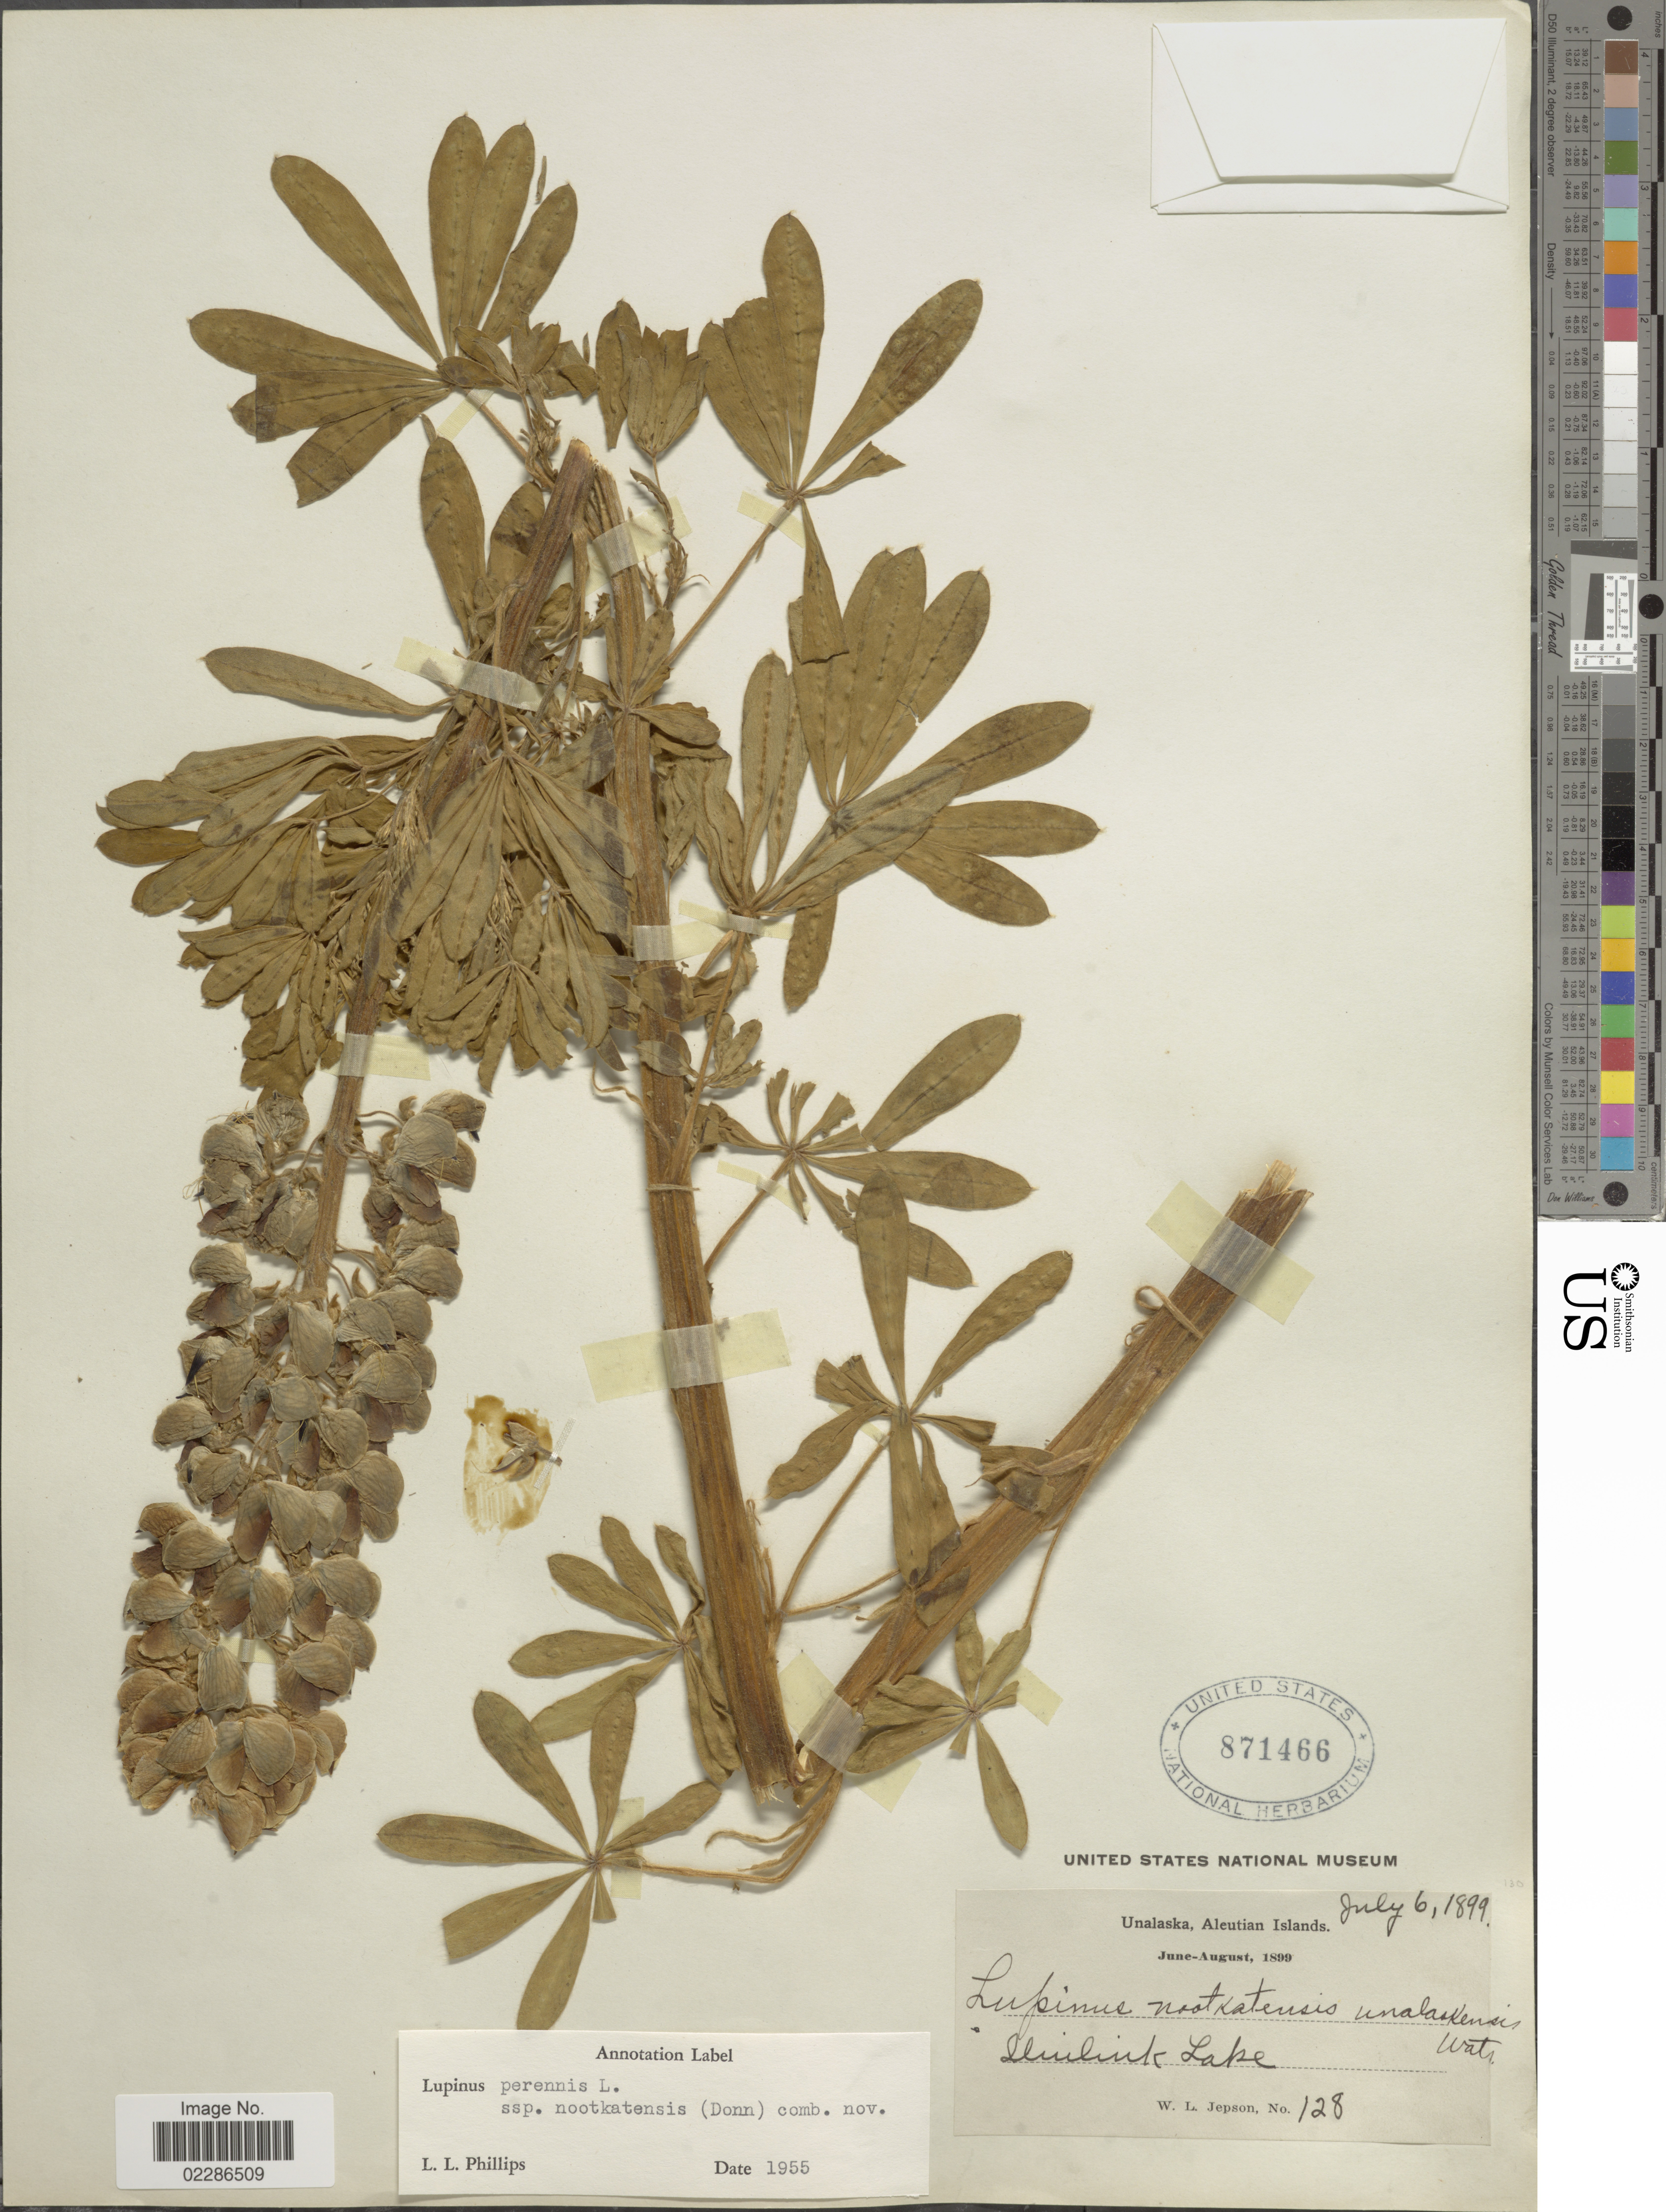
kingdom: Plantae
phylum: Tracheophyta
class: Magnoliopsida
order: Fabales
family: Fabaceae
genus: Lupinus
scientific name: Lupinus nootkatensis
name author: Donn ex Sims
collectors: W. L. Jepson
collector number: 128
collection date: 1899-07-06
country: United States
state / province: Alaska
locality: Unalaska, Aleutian Islands, Iluilink Lake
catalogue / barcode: US 871466